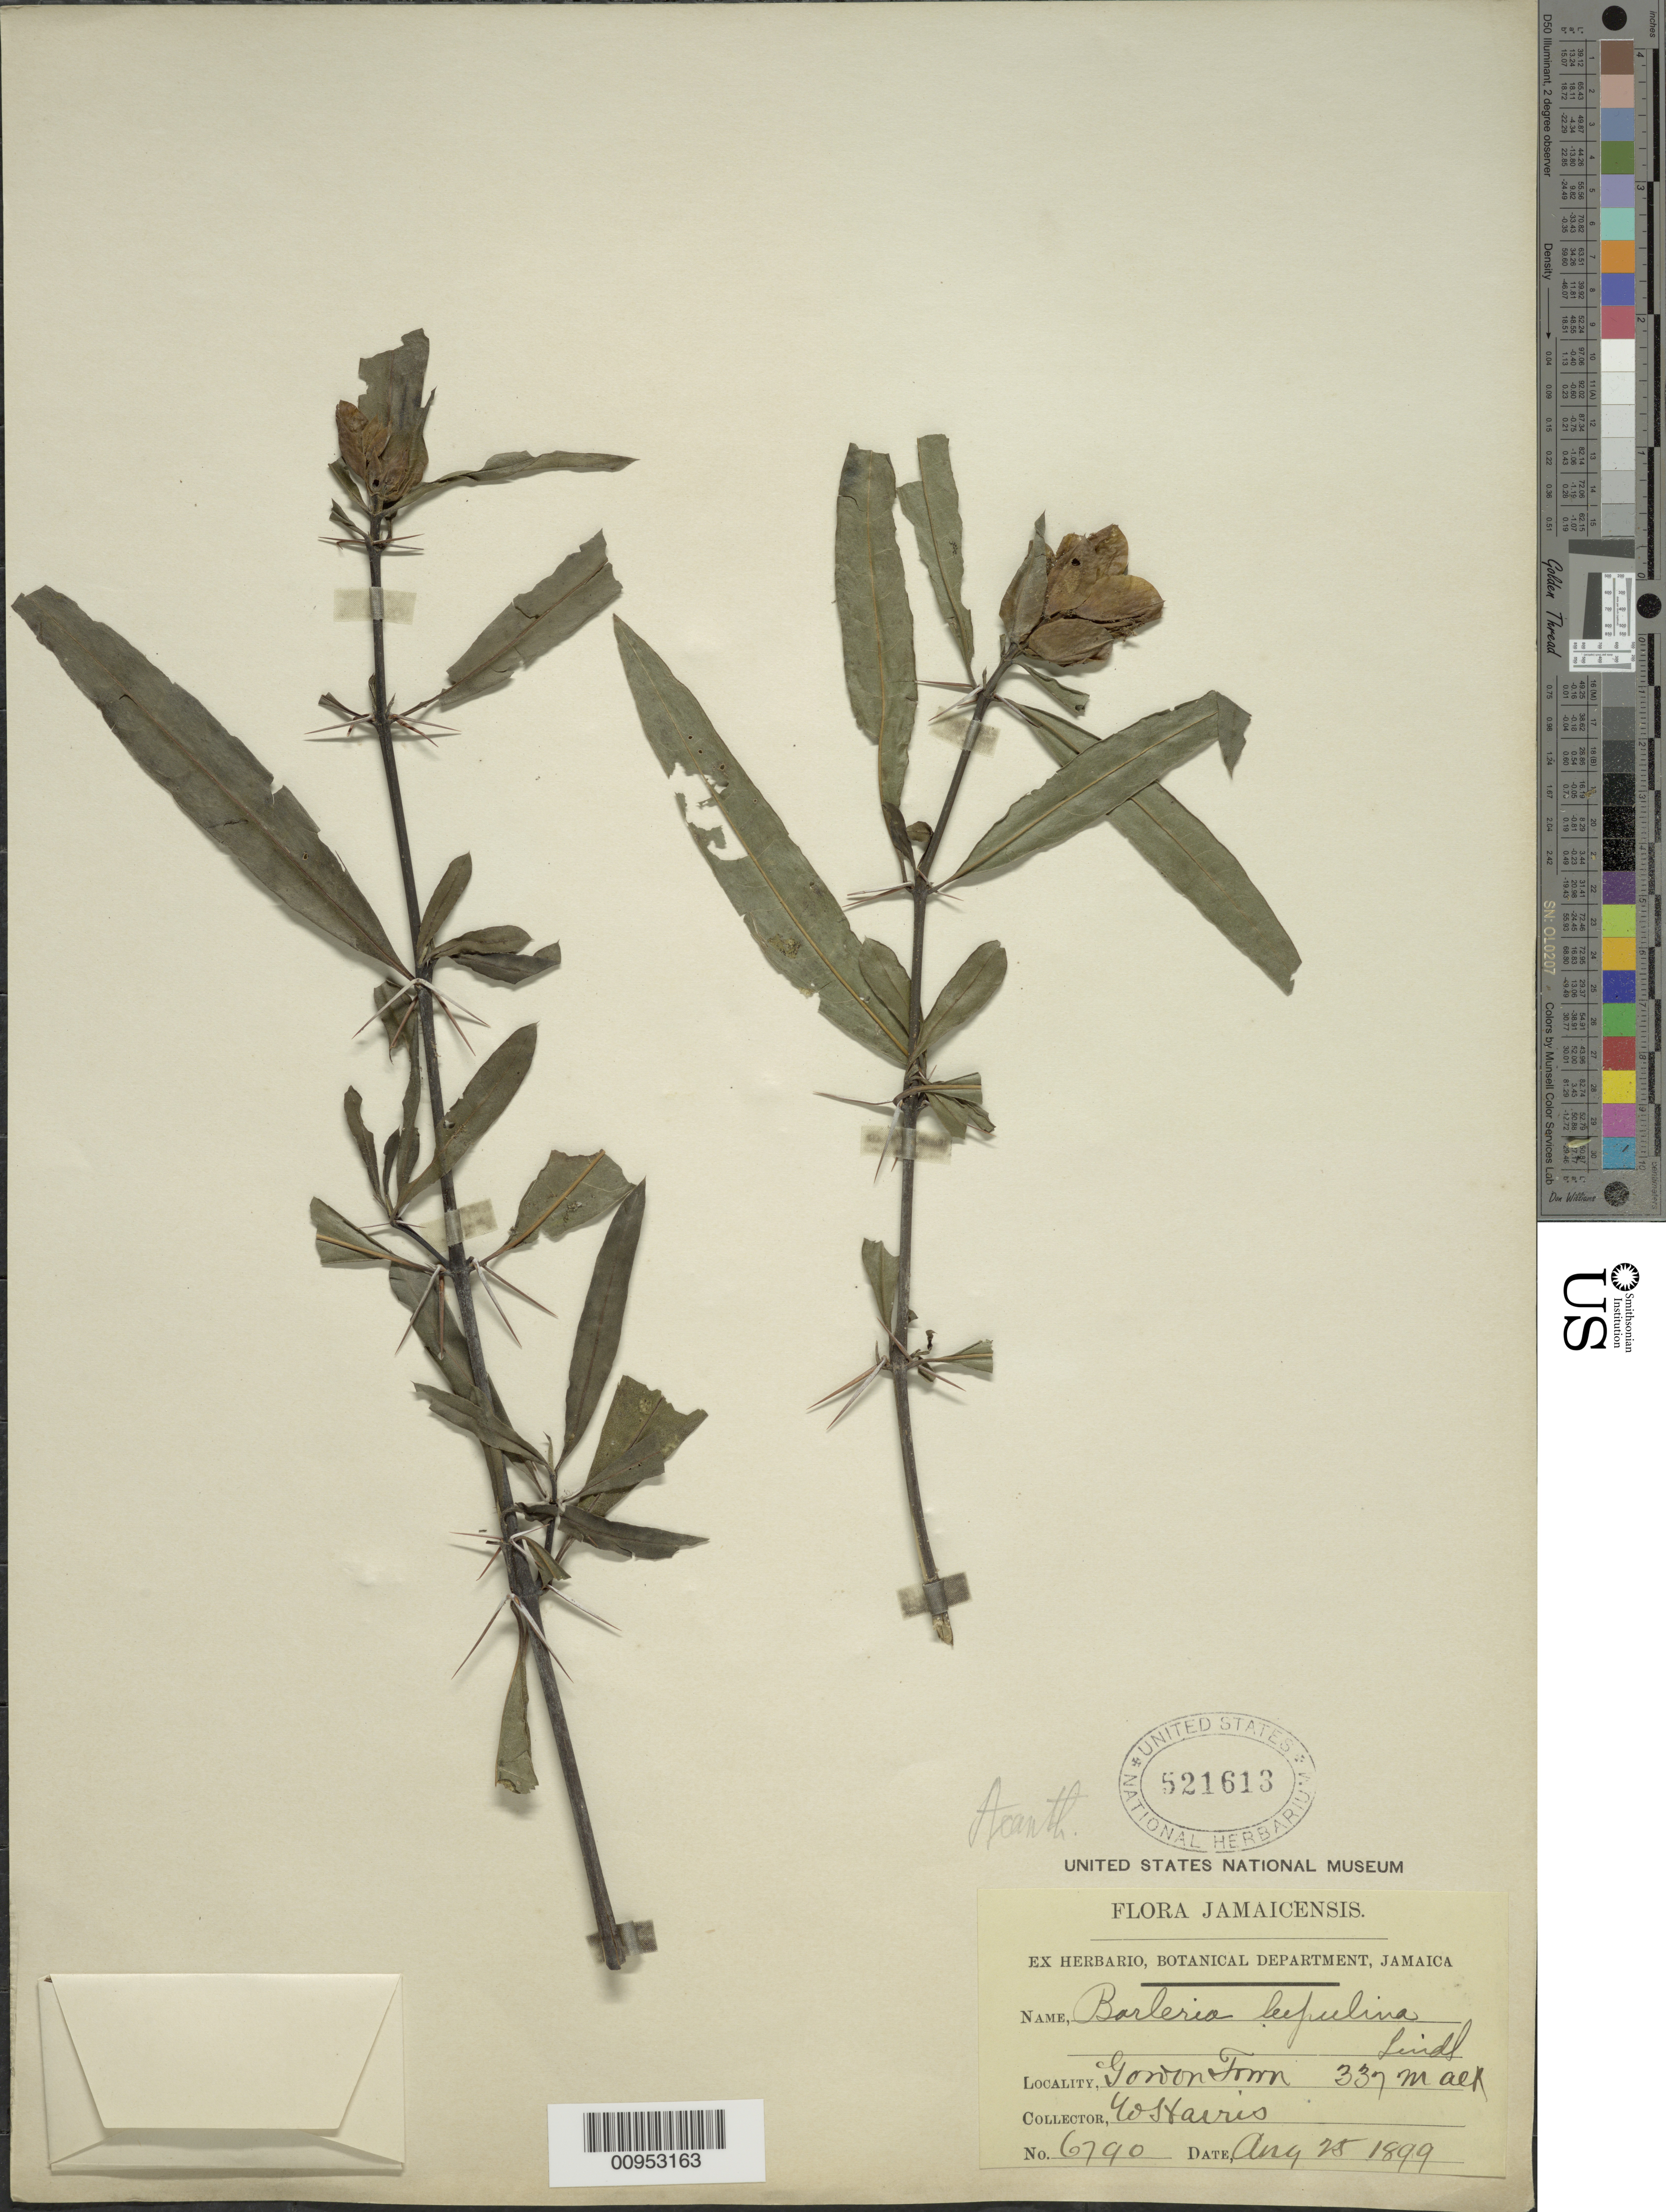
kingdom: Plantae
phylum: Tracheophyta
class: Magnoliopsida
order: Lamiales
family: Acanthaceae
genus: Barleria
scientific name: Barleria lupulina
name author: Lindl.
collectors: W. H. Harris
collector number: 6790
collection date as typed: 25 Aug 1899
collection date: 1899-08-25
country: Jamaica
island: Jamaica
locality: Gordon Town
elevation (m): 337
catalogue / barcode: US 521613